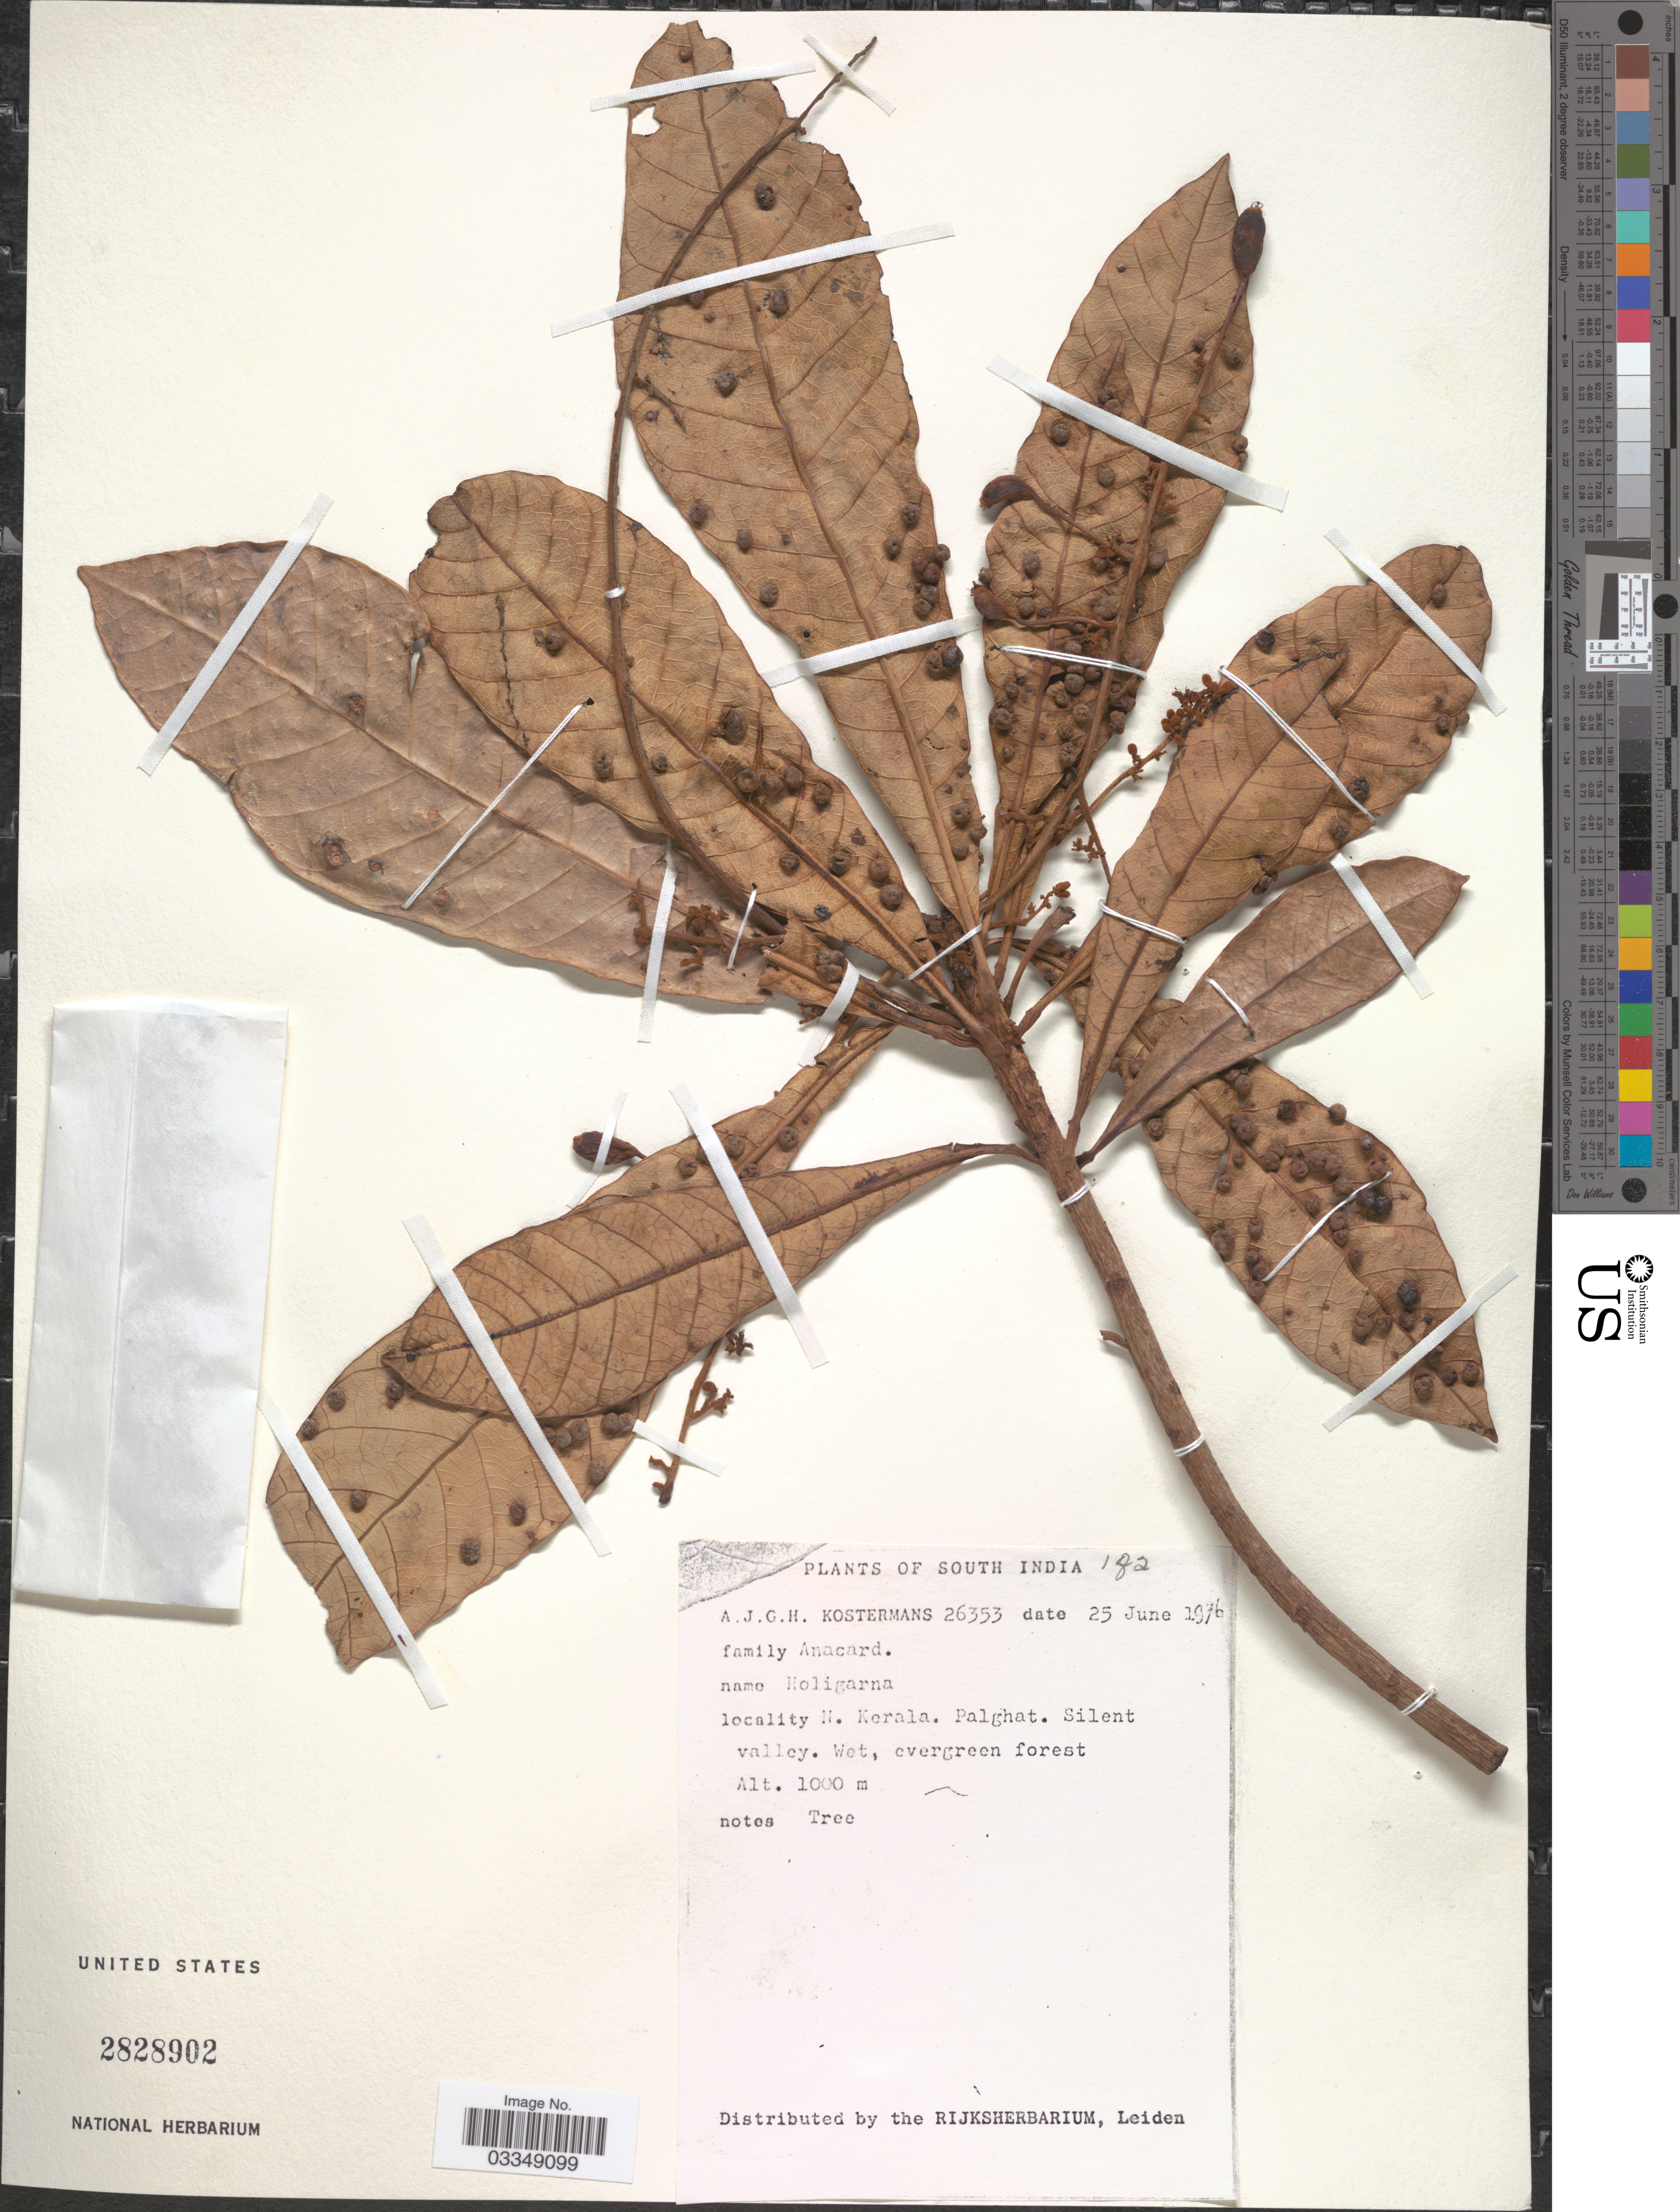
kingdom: Plantae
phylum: Tracheophyta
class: Magnoliopsida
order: Sapindales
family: Anacardiaceae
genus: Holigarna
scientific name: Holigarna sp.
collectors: A. J. G. Kostermans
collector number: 26353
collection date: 1976-06-25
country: India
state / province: Kerala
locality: South India. N. Kerala. Palghat. Silent valley.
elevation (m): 1000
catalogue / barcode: US 2828902